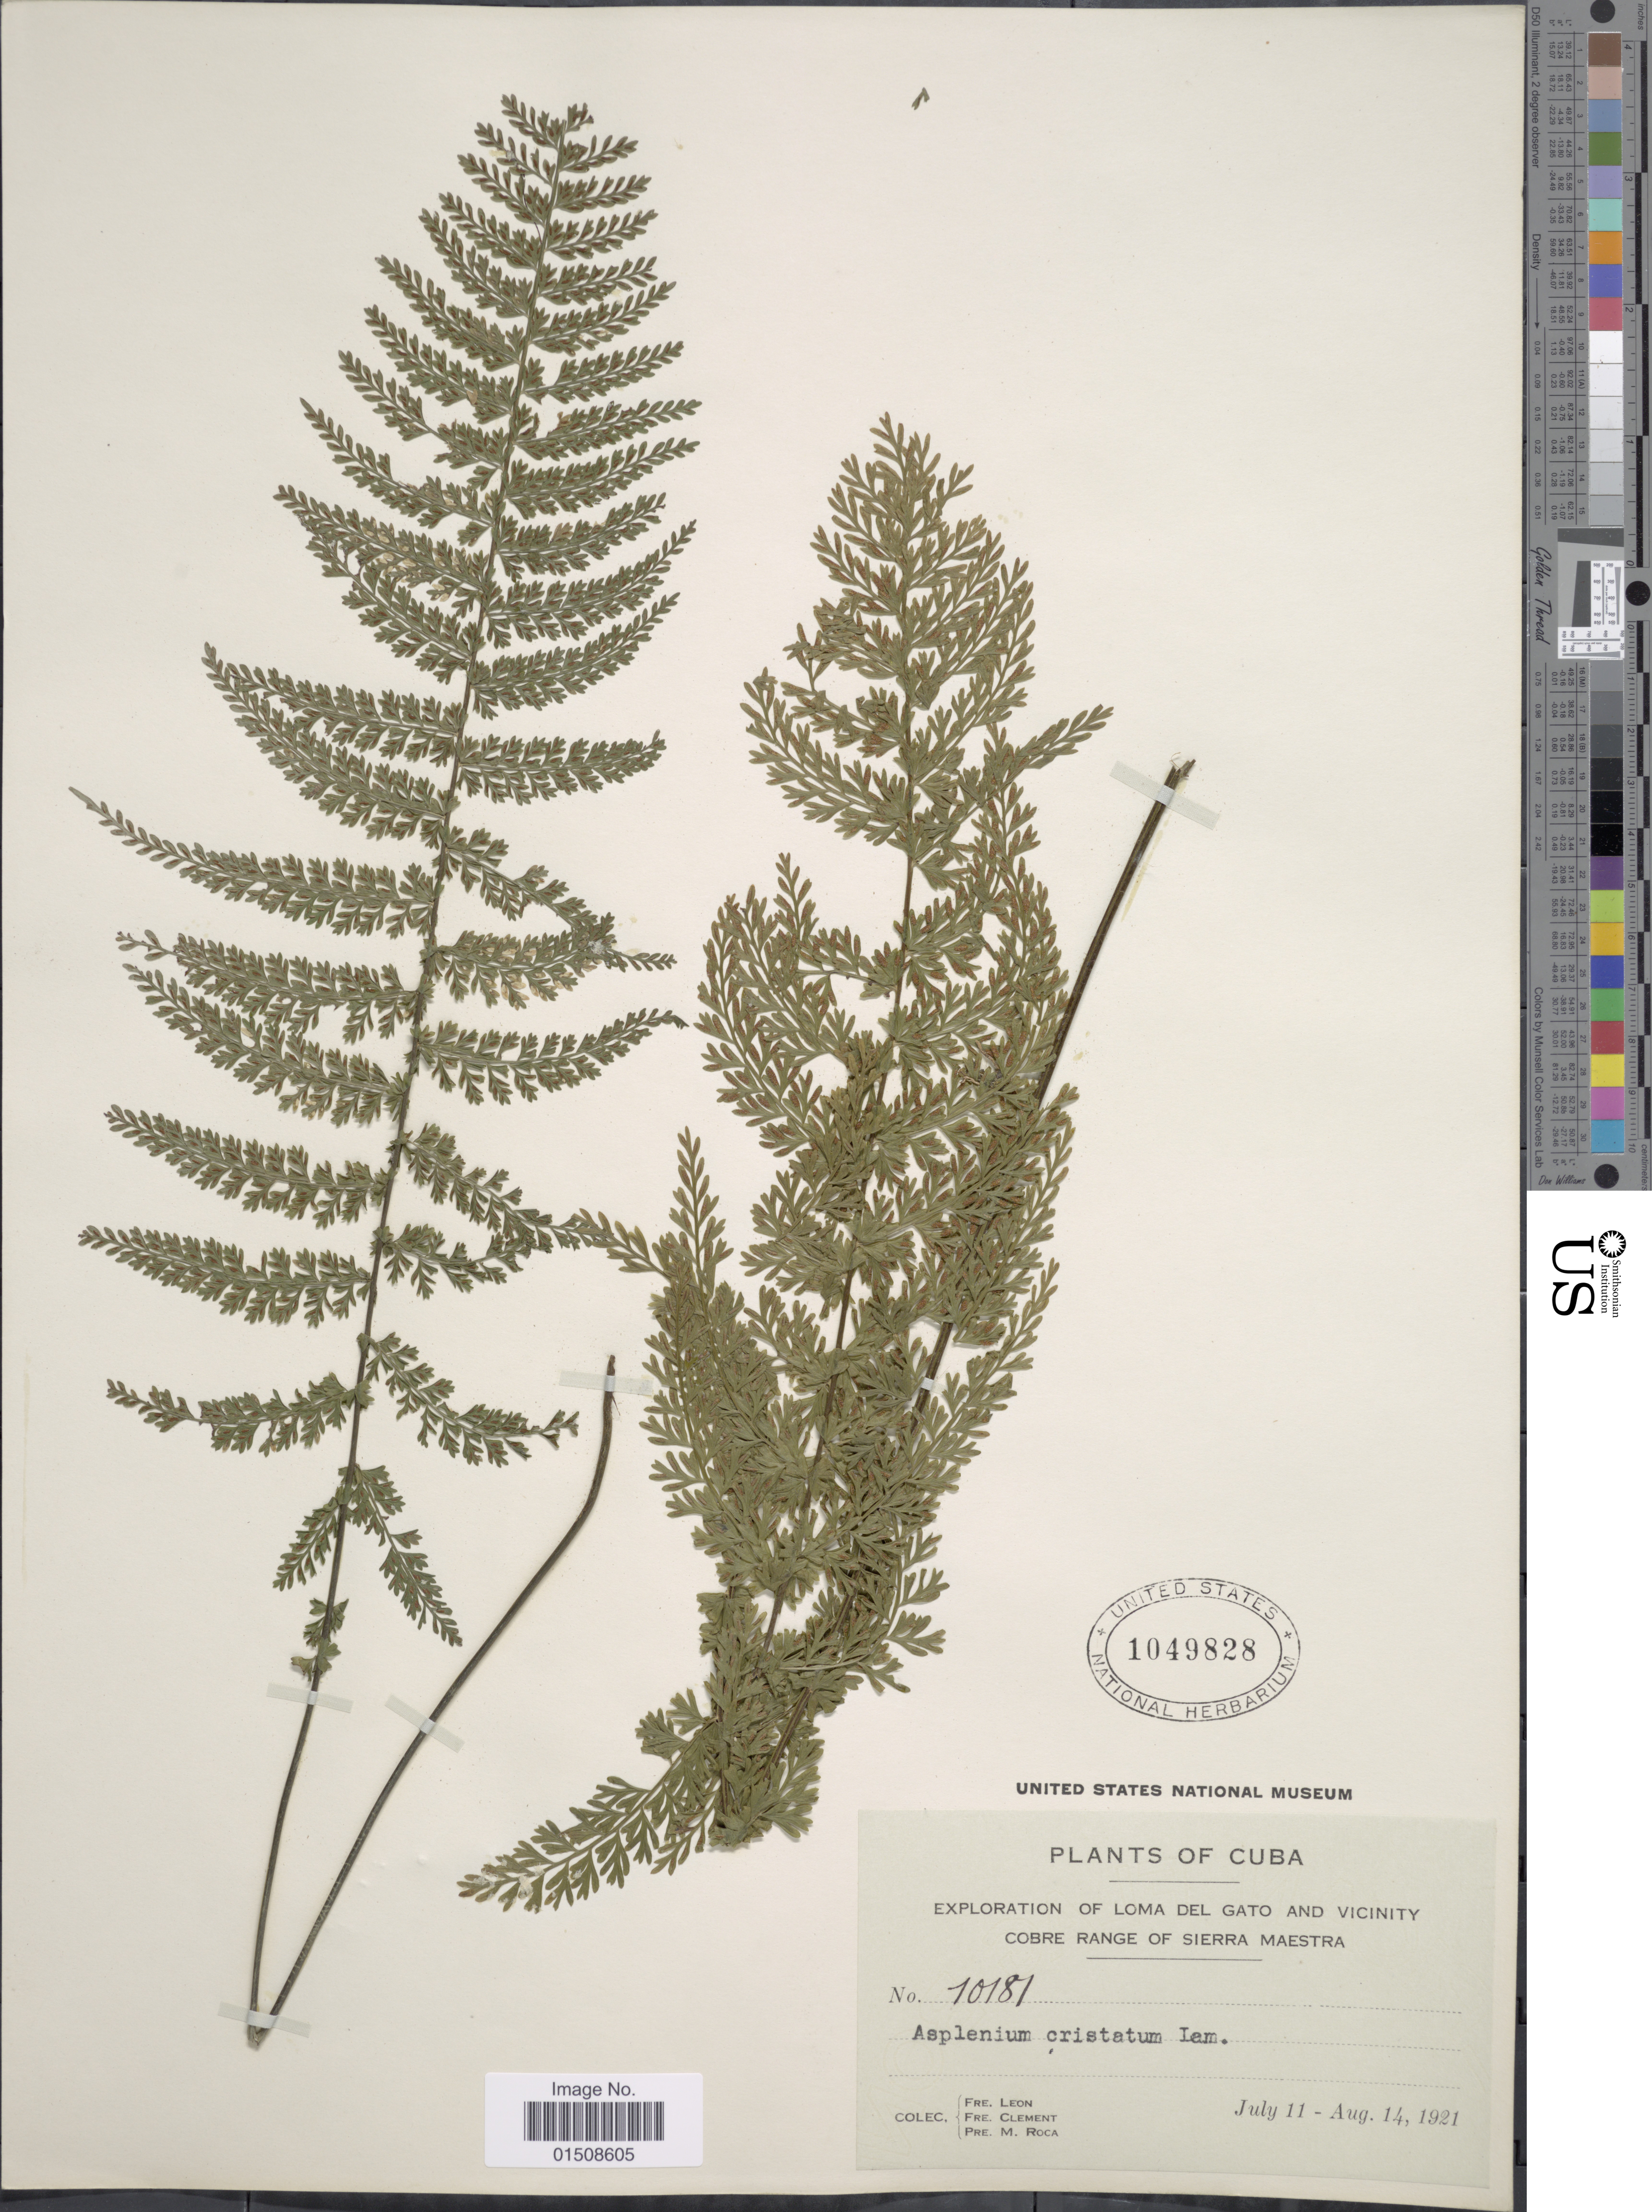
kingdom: Plantae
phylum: Tracheophyta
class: Polypodiopsida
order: Polypodiales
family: Aspleniaceae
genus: Asplenium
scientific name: Asplenium cristatum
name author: Lam.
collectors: Bro. León, B. Clement & M. Roca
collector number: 10181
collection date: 1921-07-11/1921-08-14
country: Cuba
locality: Exploration of Loma Del Gato and vicinity, Cobre Range Sierra Maestra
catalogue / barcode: US 1049828